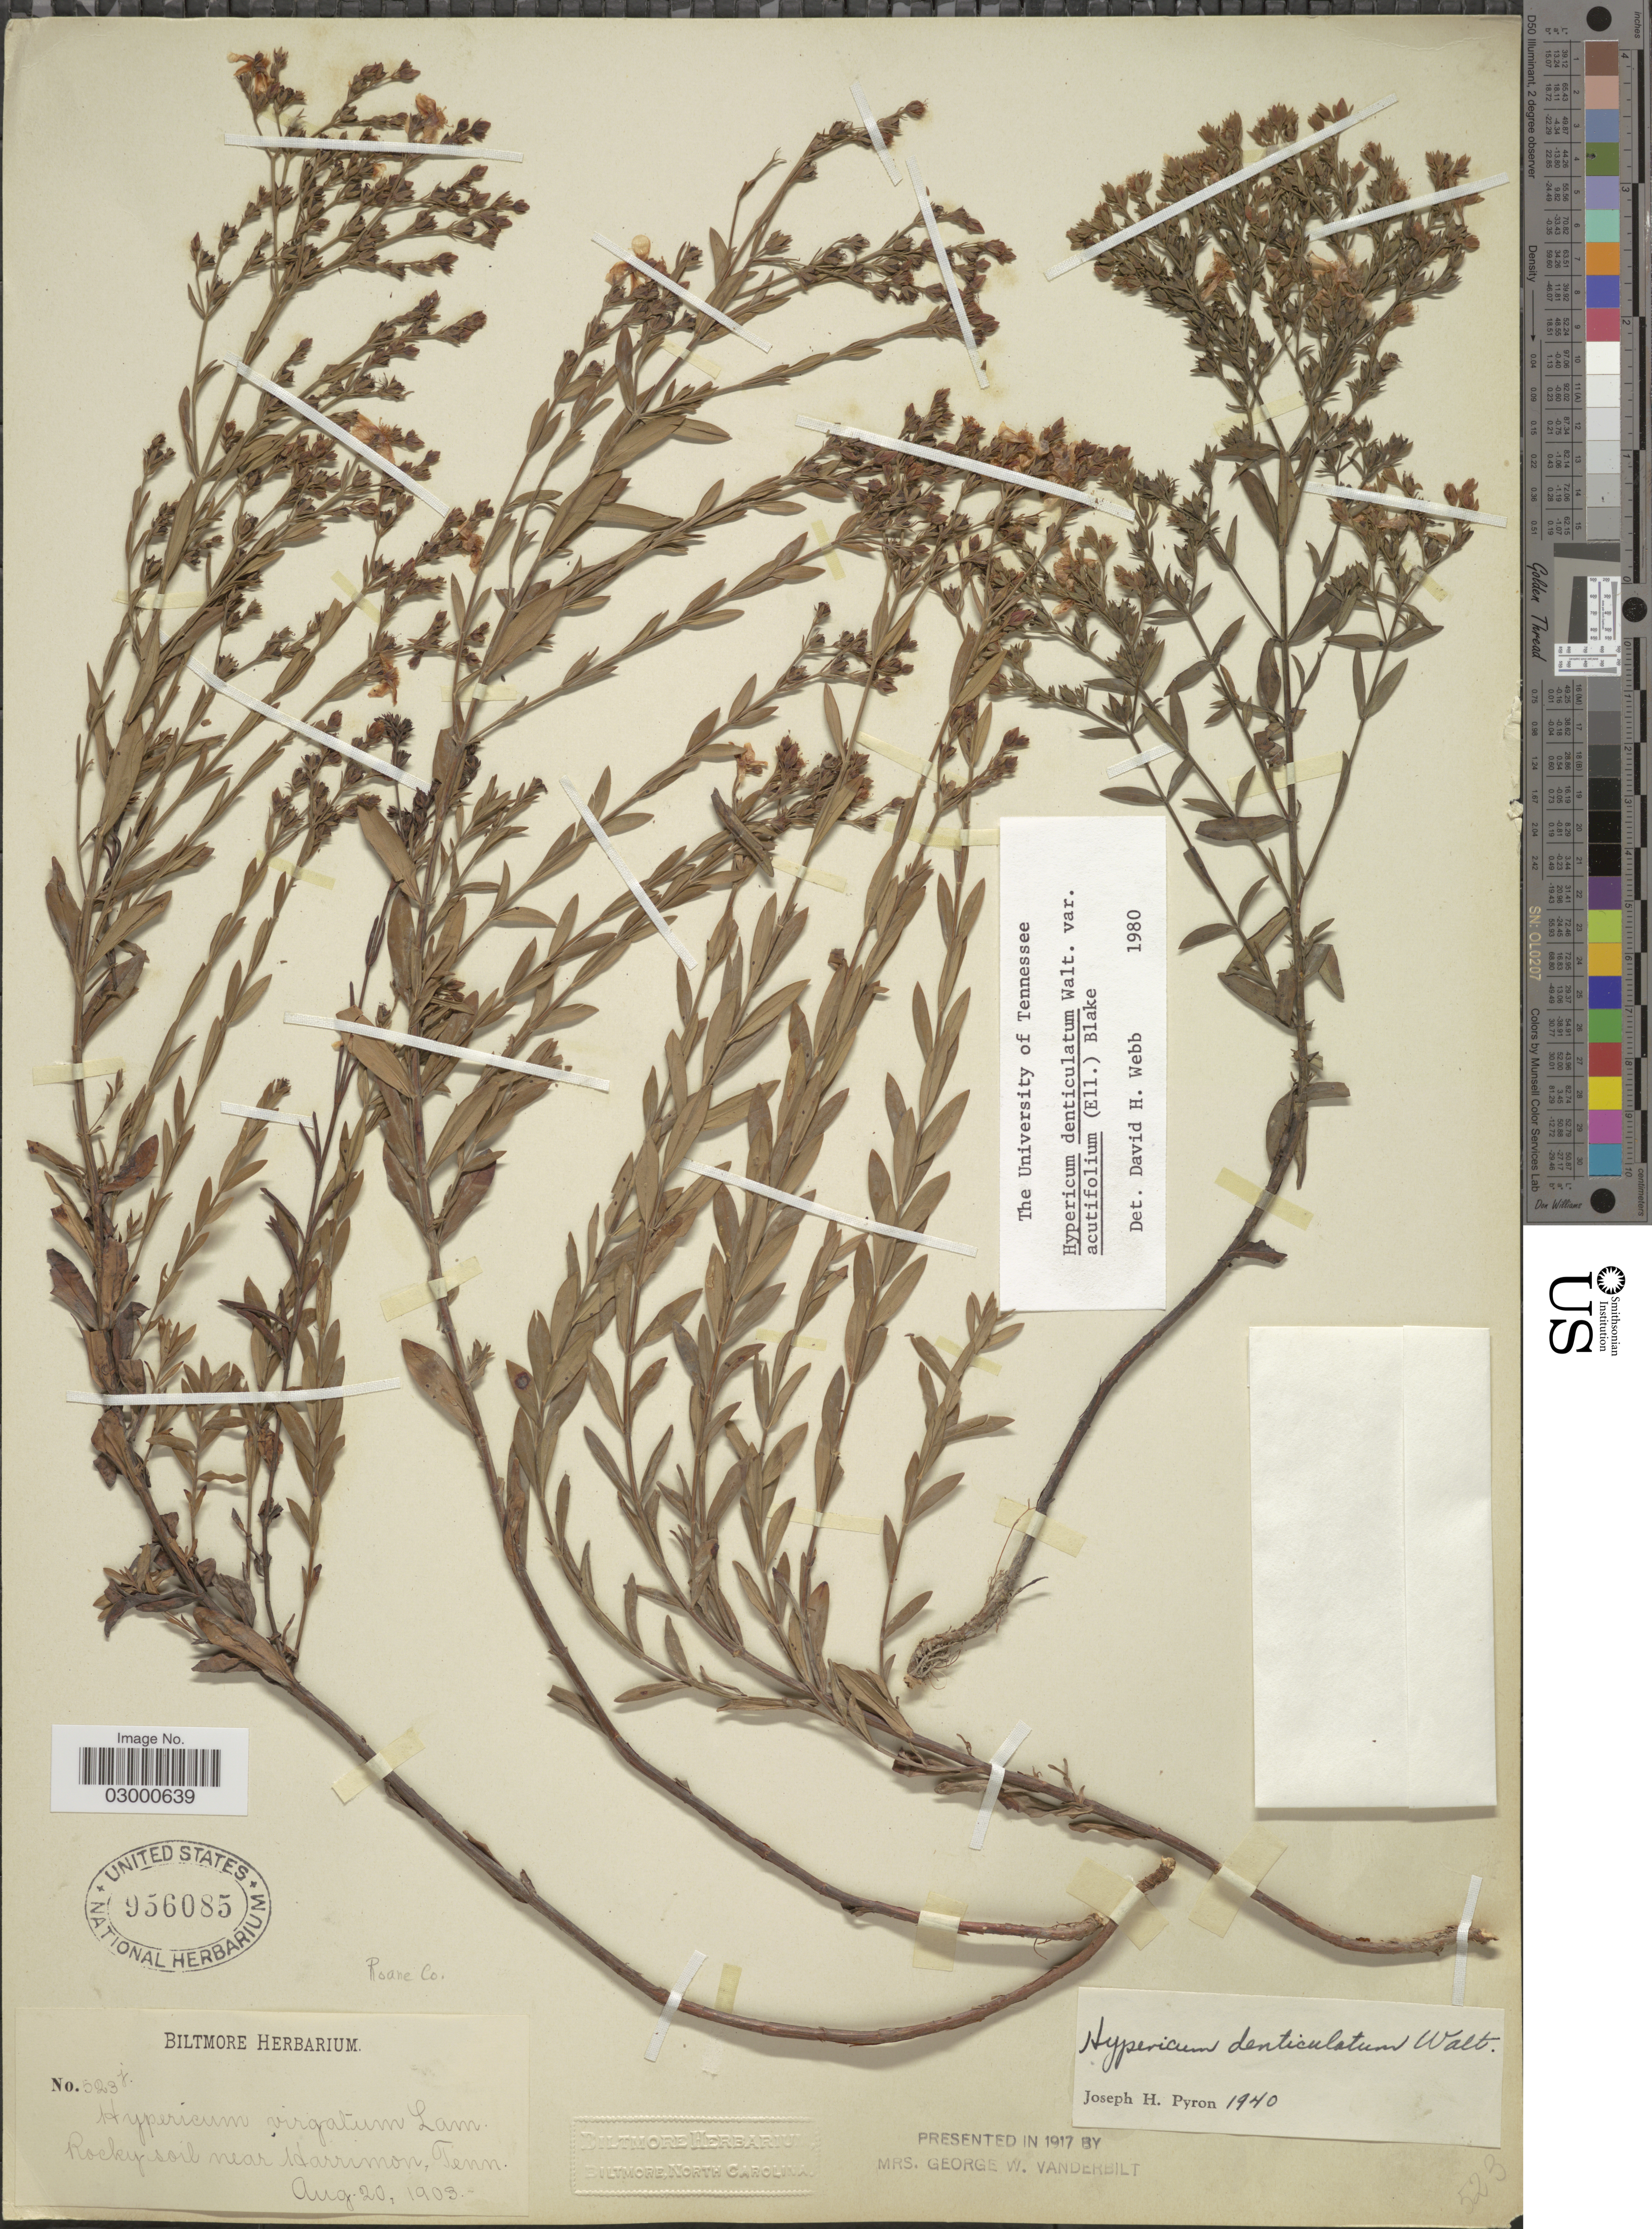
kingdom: Plantae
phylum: Tracheophyta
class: Magnoliopsida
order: Malpighiales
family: Hypericaceae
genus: Hypericum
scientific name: Hypericum denticulatum var. acutifolium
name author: (Elliott) N. Robson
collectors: ex herb. Biltmore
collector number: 523j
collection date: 1903-08-20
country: United States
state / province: Tennessee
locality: Near Harriman. Roane Co.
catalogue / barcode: US 956085